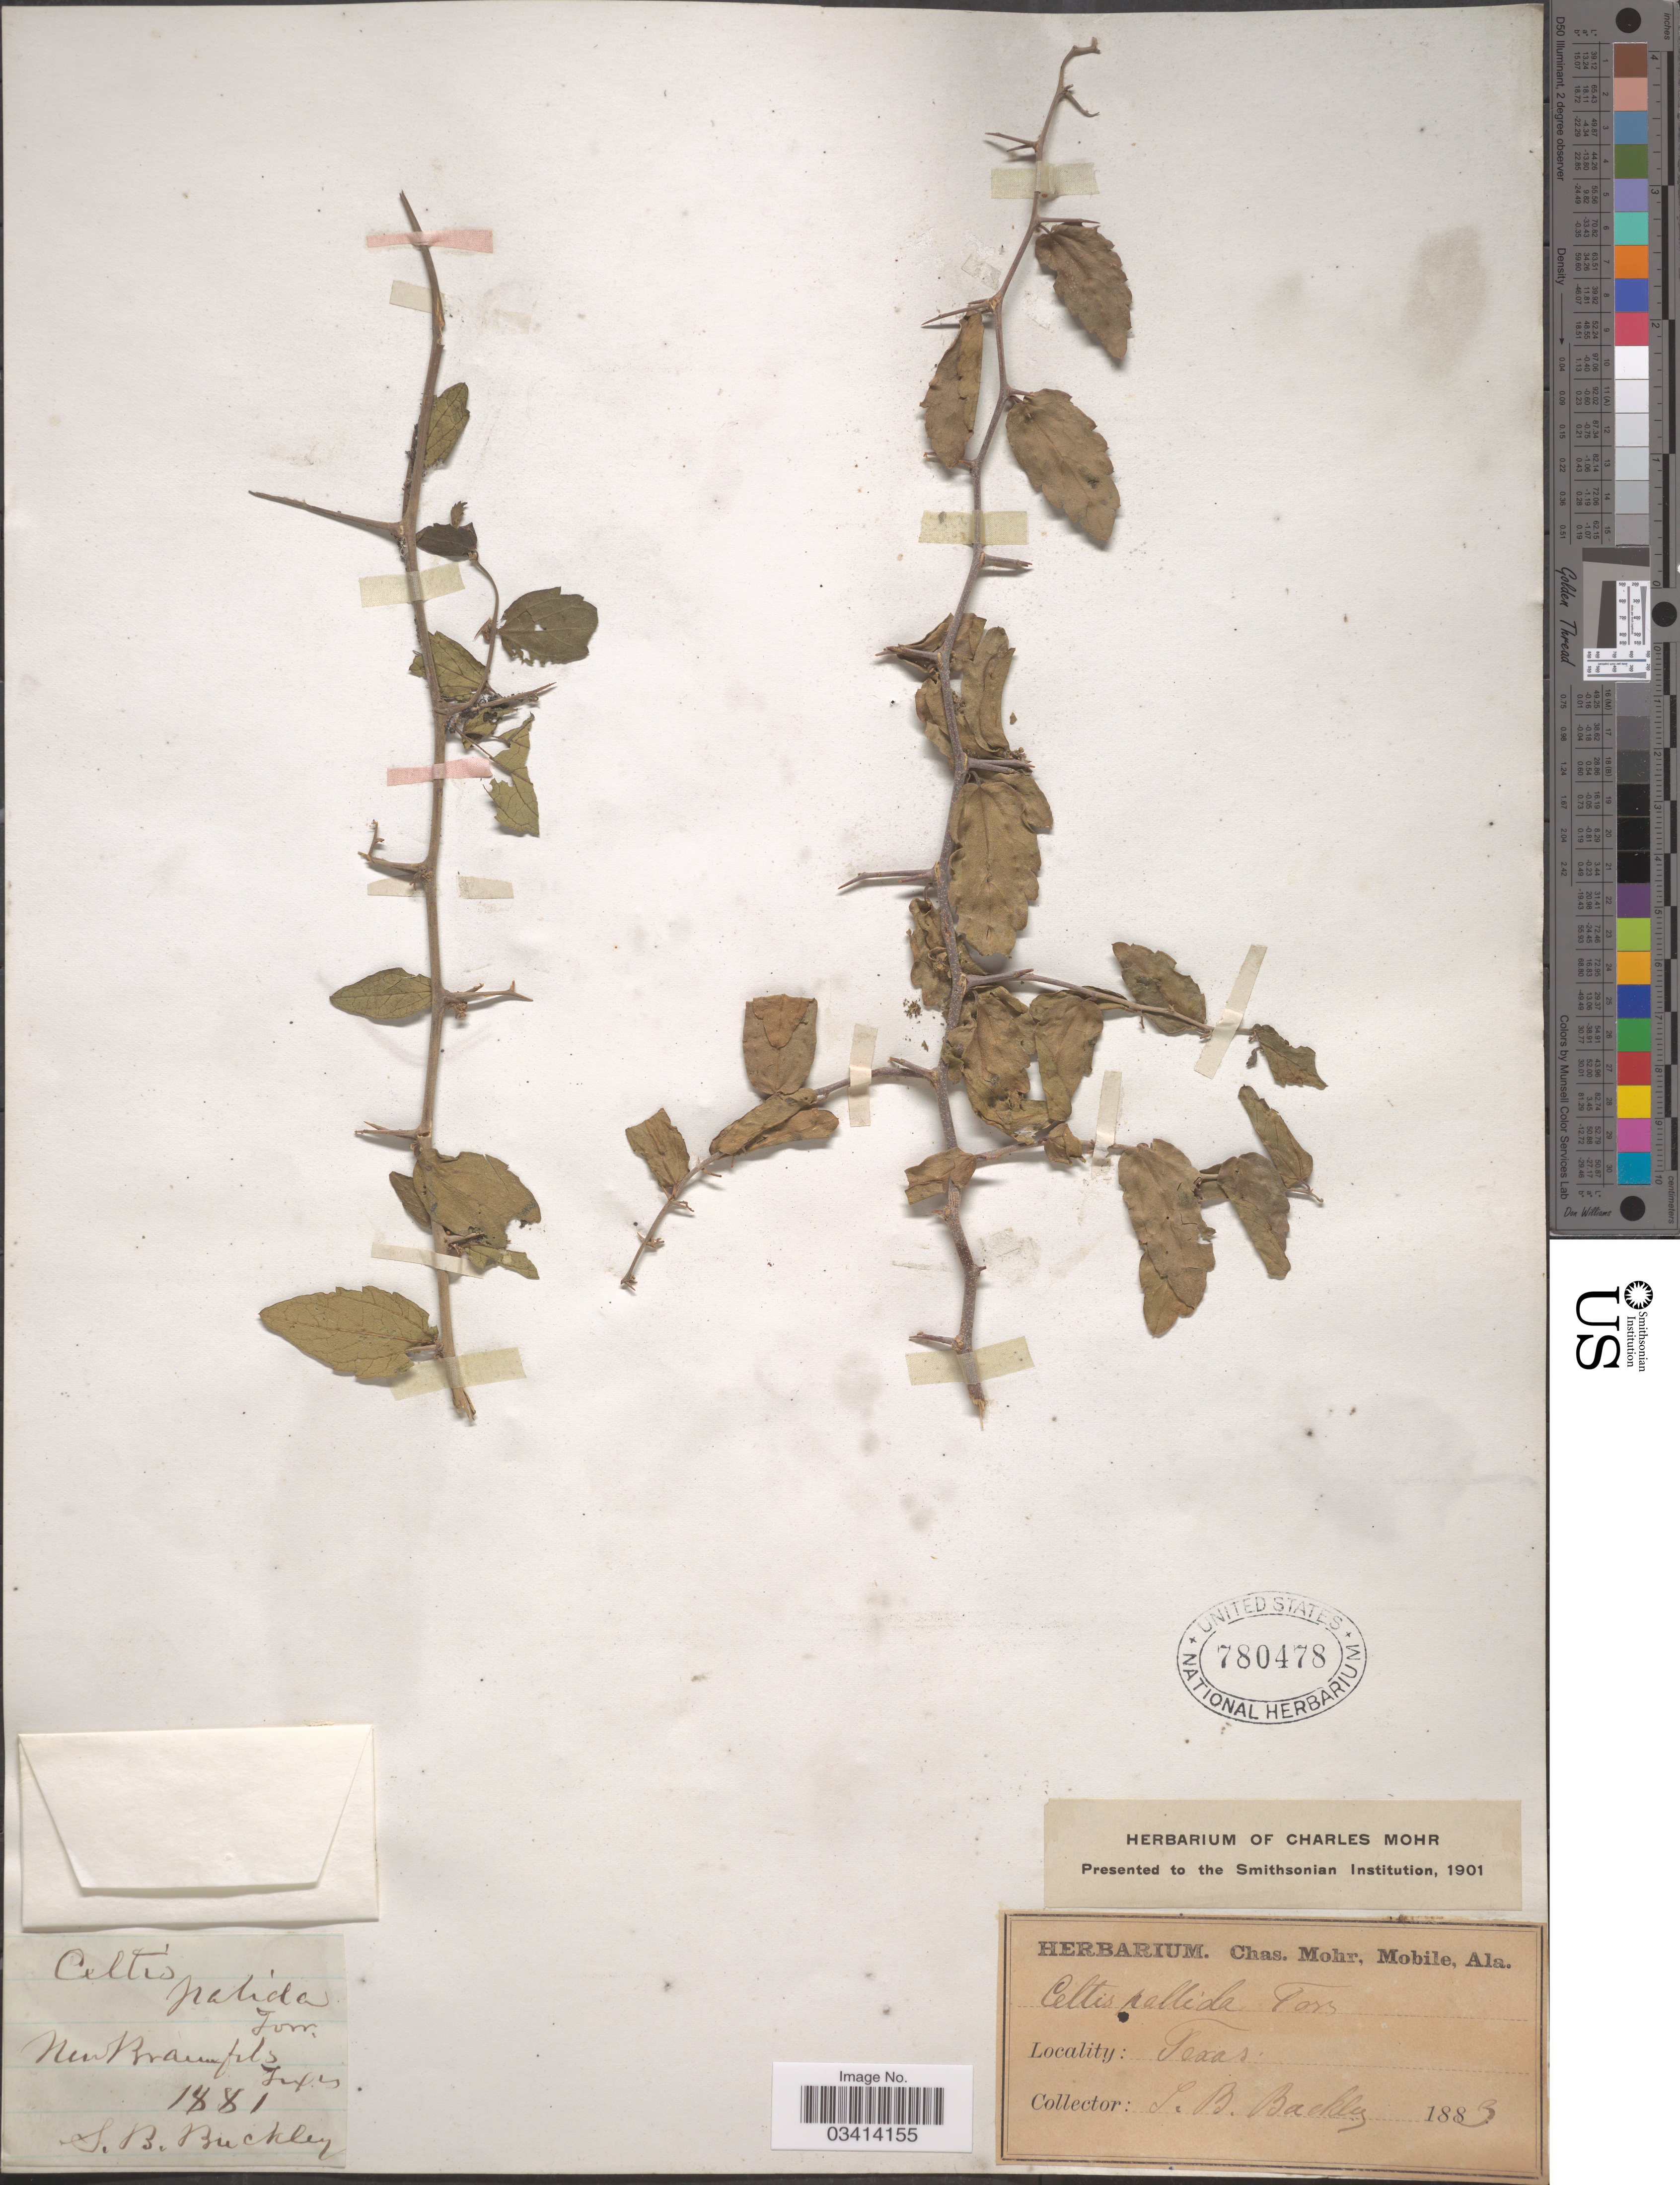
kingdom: Plantae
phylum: Tracheophyta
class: Magnoliopsida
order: Rosales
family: Cannabaceae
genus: Celtis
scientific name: Celtis pallida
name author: Torr. in Emory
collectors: S. B. Buckley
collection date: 1881/1883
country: United States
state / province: Texas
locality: New Braunfels.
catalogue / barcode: US 780478